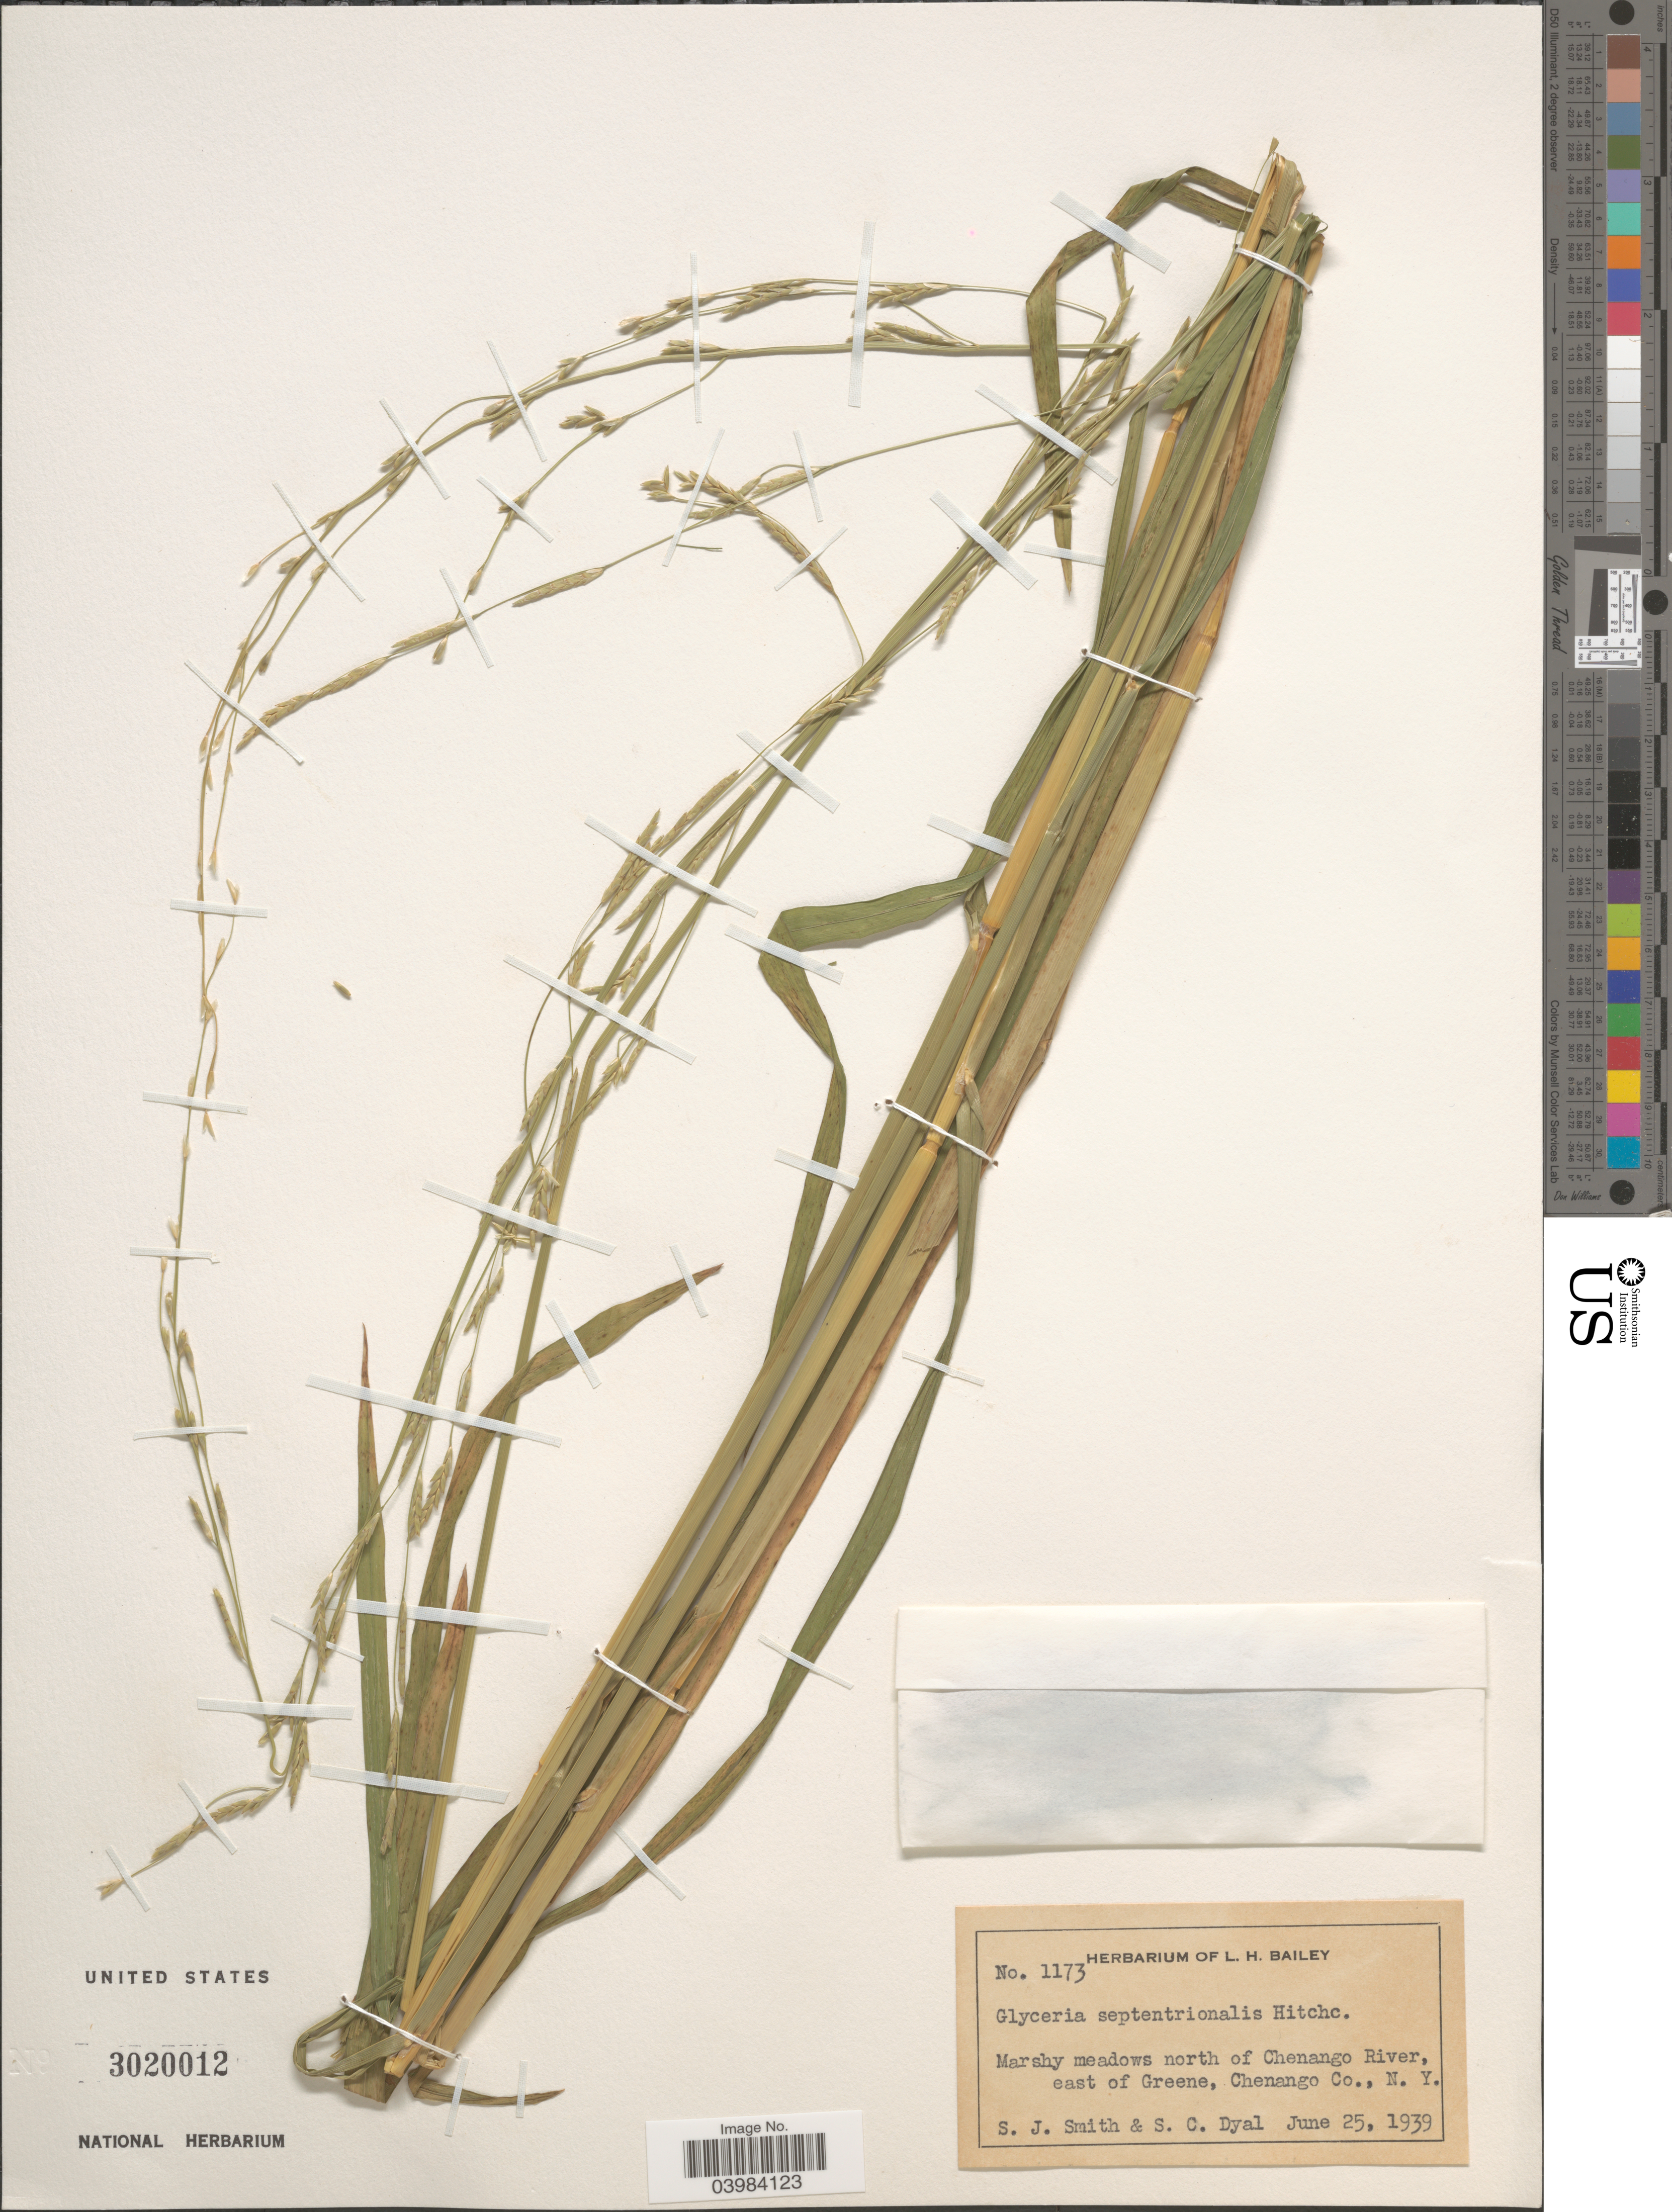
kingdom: Plantae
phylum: Tracheophyta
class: Liliopsida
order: Poales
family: Poaceae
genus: Glyceria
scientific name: Glyceria septentrionalis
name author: Hitchc.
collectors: S. Smith & S. Dyal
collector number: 1173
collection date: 1939-06-25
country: United States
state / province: New York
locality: Marshy meadows north of Chenango River, east of Greene, Chenango Co.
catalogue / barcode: US 3020012